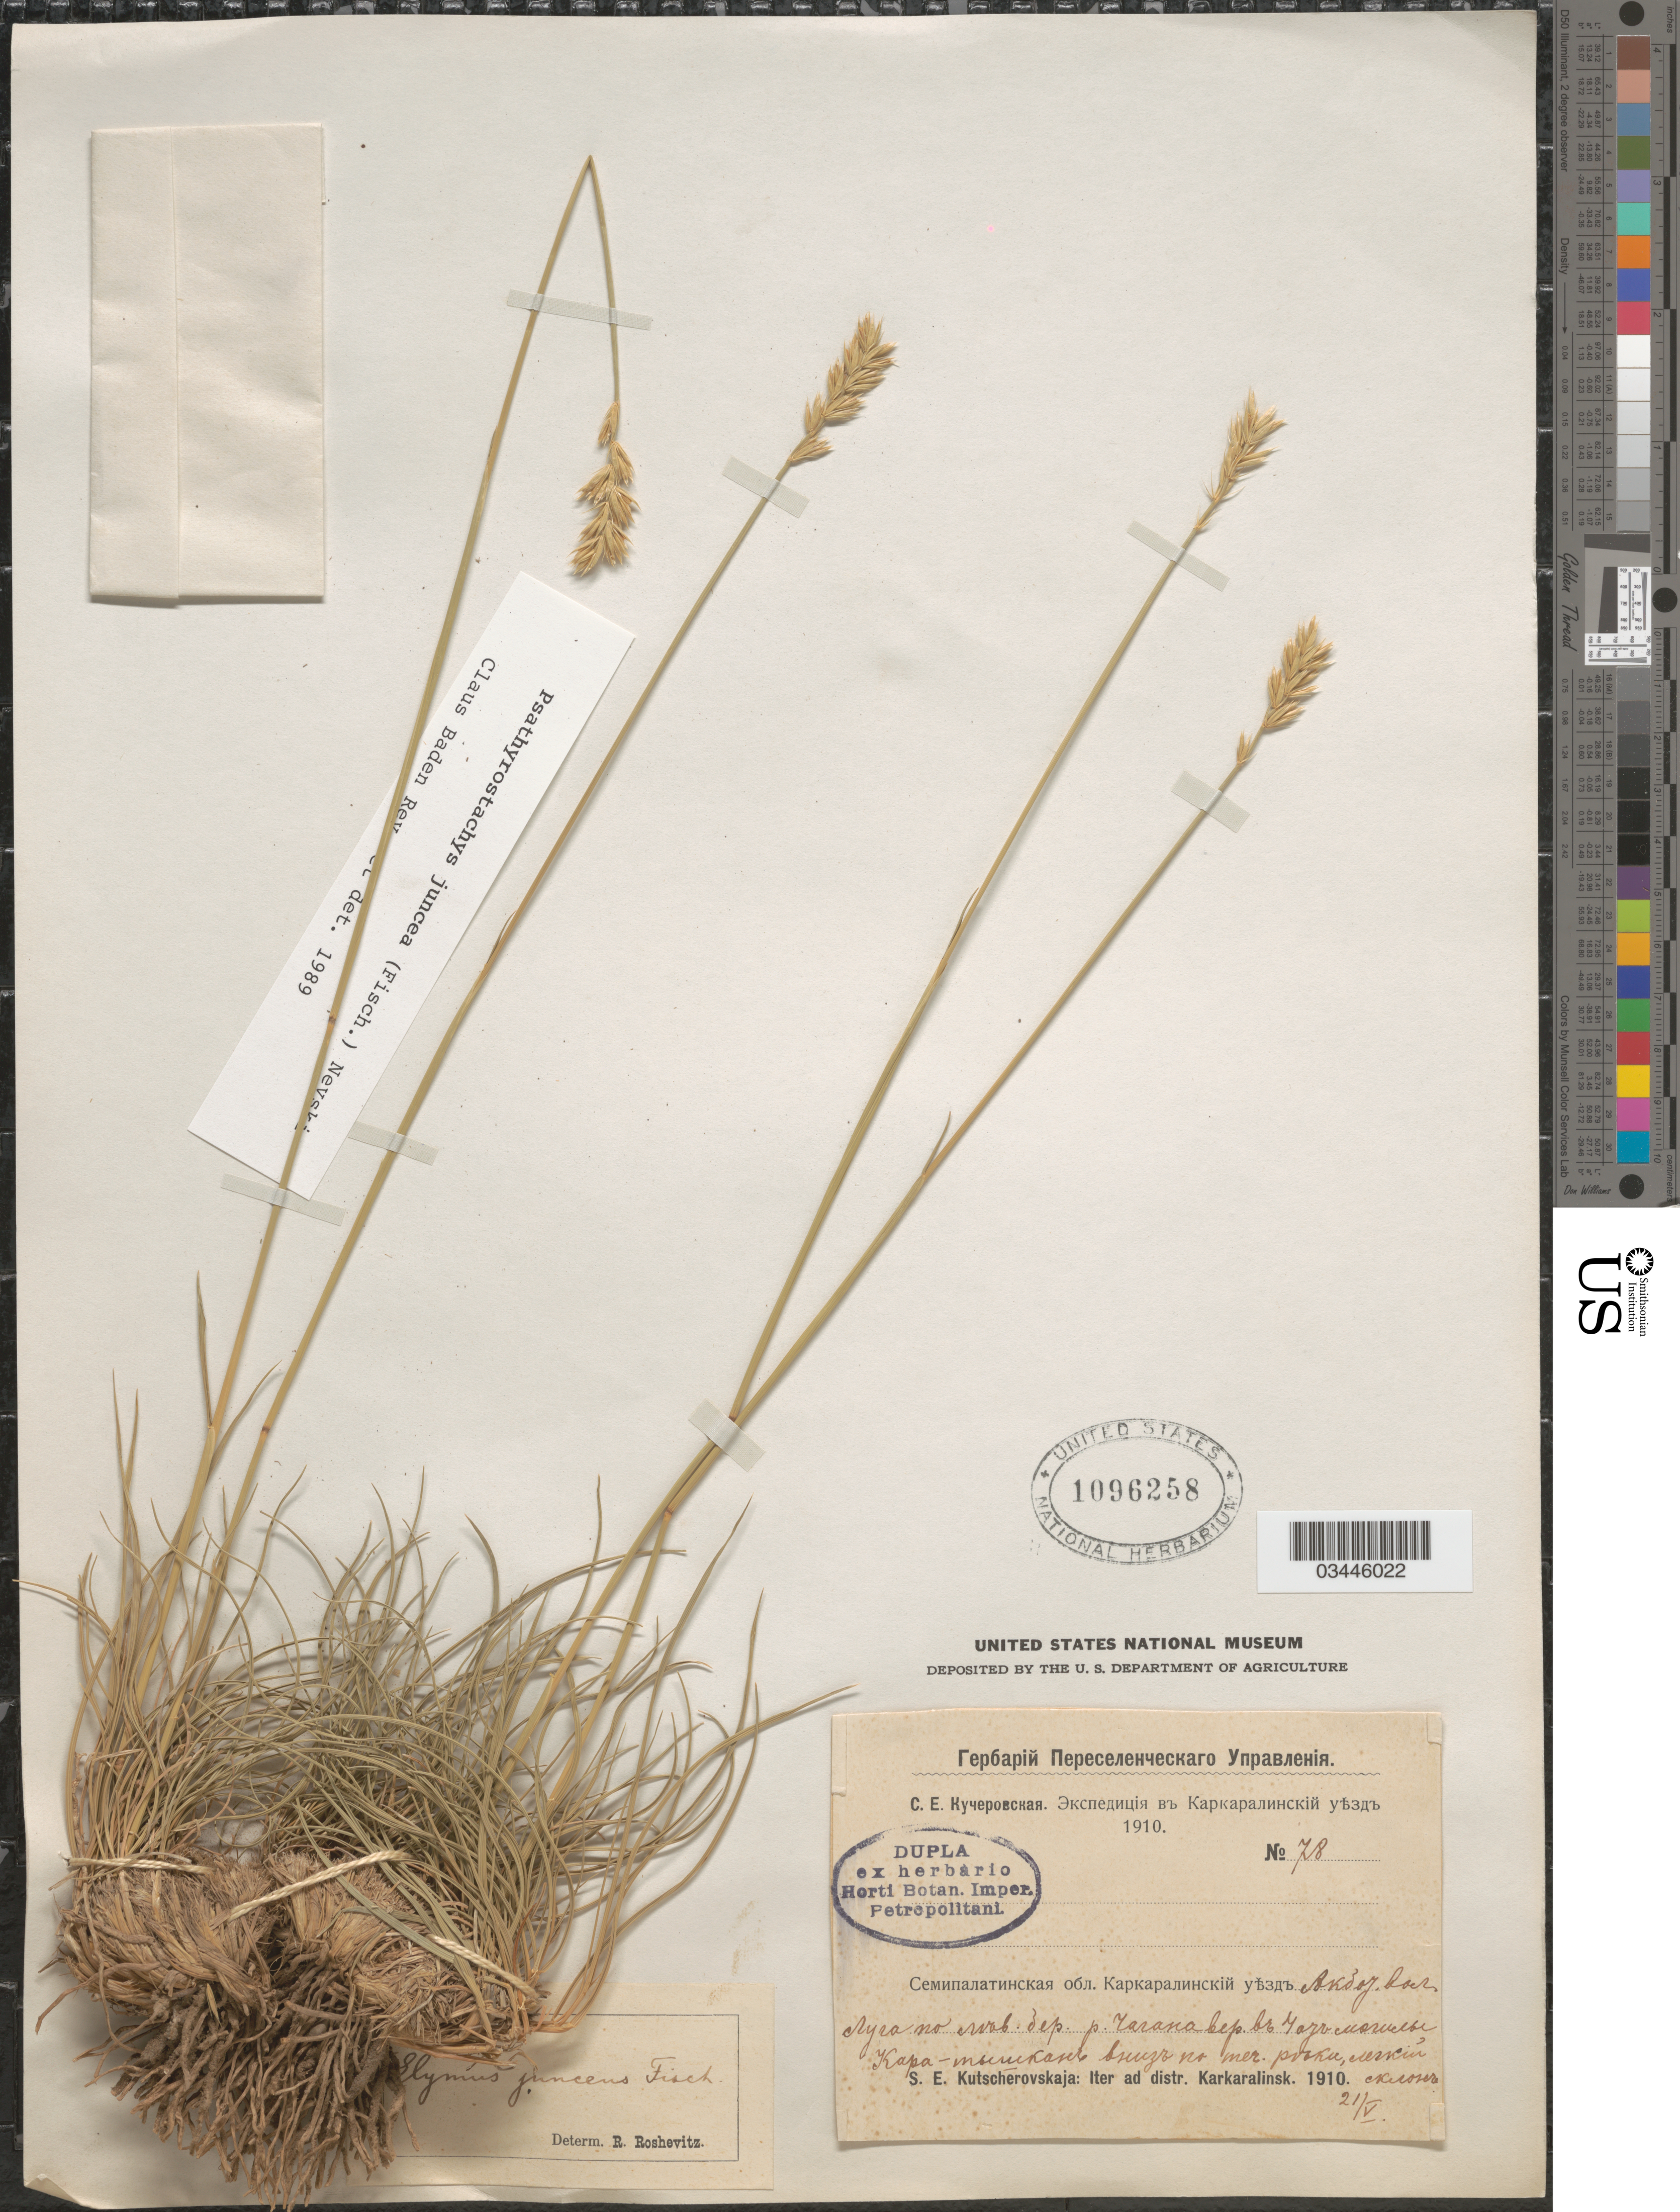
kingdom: Plantae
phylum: Tracheophyta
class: Liliopsida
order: Poales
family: Poaceae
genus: Psathyrostachys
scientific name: Psathyrostachys juncea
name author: (Fisch.) Nevki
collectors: S. Kutscherovskaja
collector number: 78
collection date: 1910-05-21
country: Kazakhstan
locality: Iter ad distr. Karkaralinsk. Left shore of river Chagan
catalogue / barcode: US 1096258